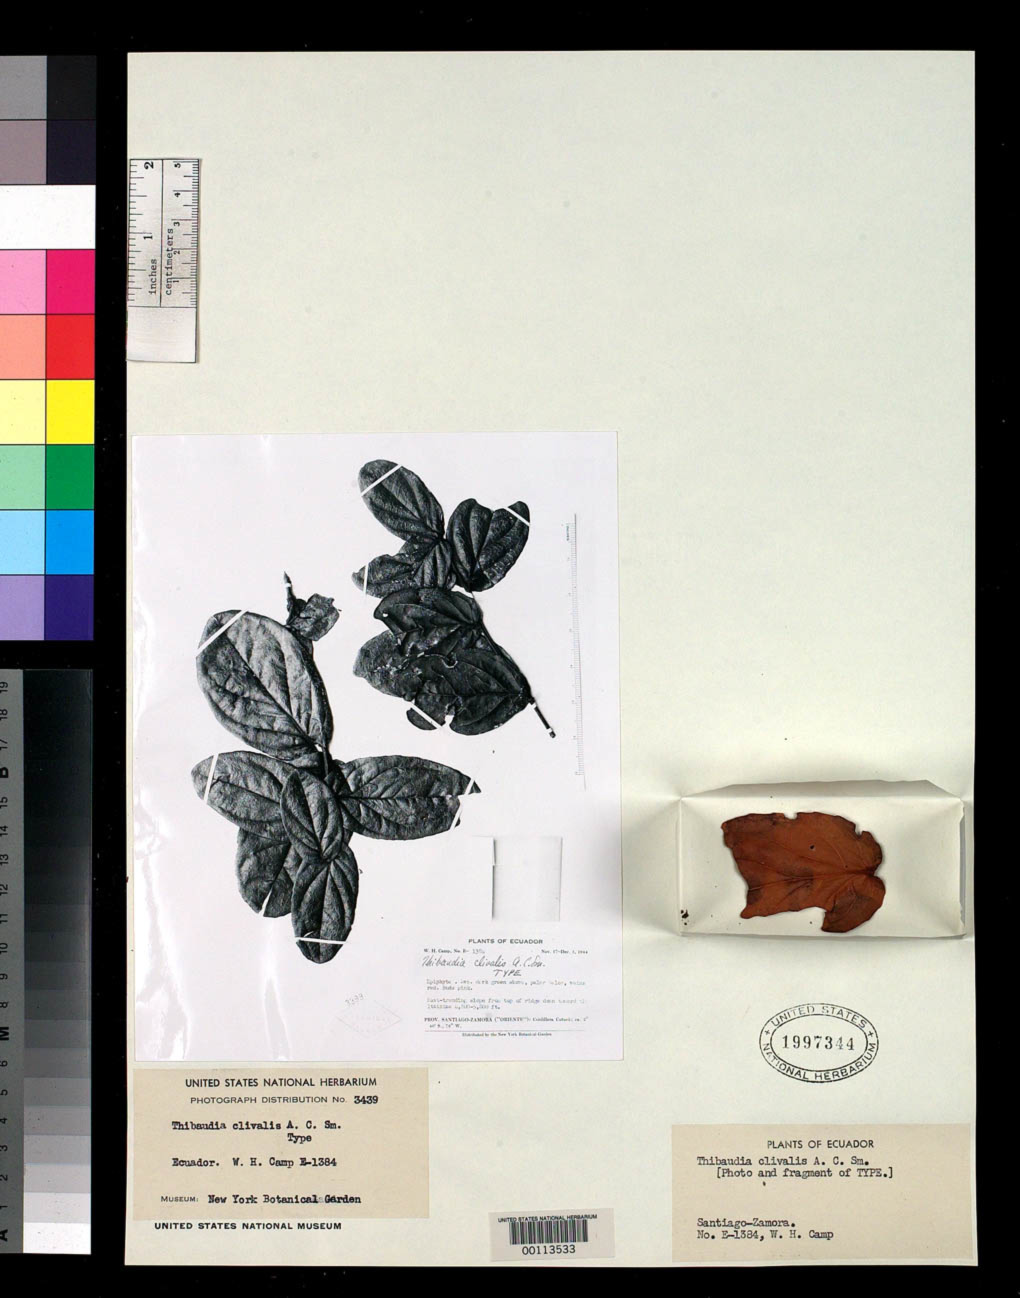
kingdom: Plantae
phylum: Tracheophyta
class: Magnoliopsida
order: Ericales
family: Ericaceae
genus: Thibaudia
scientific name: Thibaudia clivalis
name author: A.C. Sm.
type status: Type Fragment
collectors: W. H. Camp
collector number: E-1384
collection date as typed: Nov 1944 to -- Dec 1944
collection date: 1944-11/1944-12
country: Ecuador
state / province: Morona-Santiago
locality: Itzintza.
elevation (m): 1463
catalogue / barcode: US 1997344